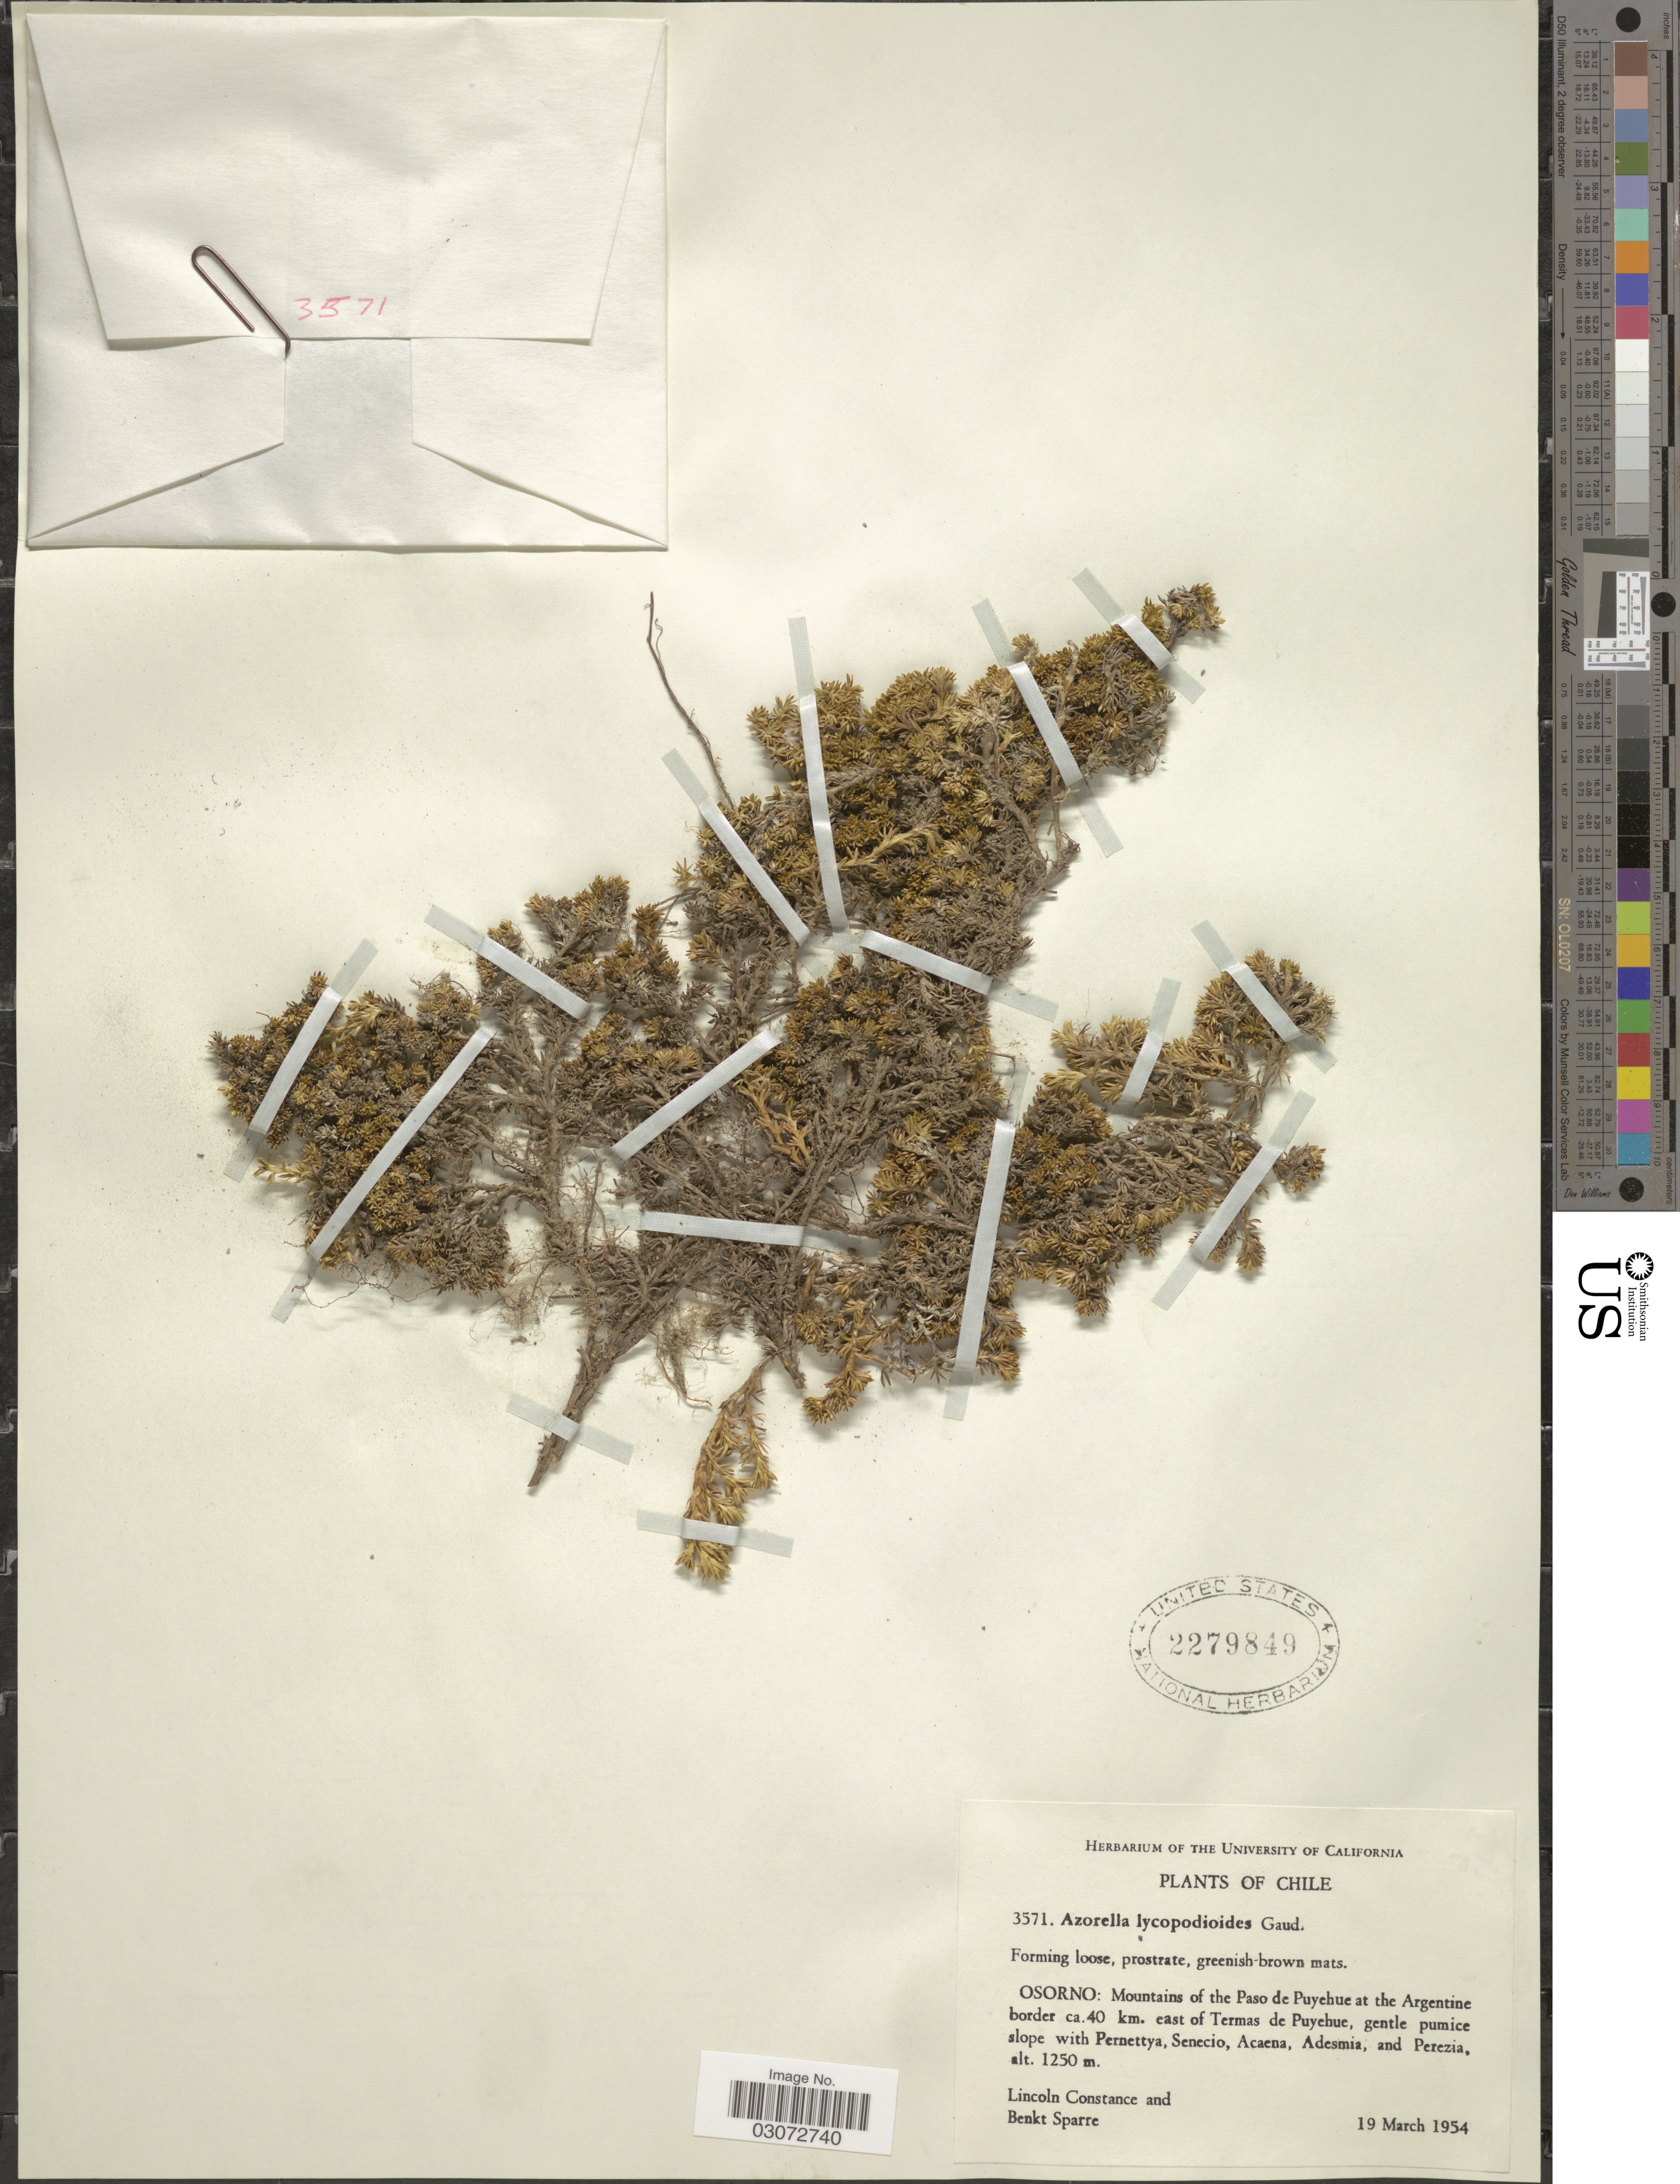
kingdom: Plantae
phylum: Tracheophyta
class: Magnoliopsida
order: Apiales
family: Apiaceae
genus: Azorella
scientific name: Azorella lycopodioides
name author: Gaudich.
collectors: L. Constance & B. Sparre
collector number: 3571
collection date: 1954-03-19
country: Chile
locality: Osorno: Mountains of the Paso de Puyehue at the Argentine border ca. 40 km. east of Termas de Puyehue.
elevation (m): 1250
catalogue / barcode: US 2279849